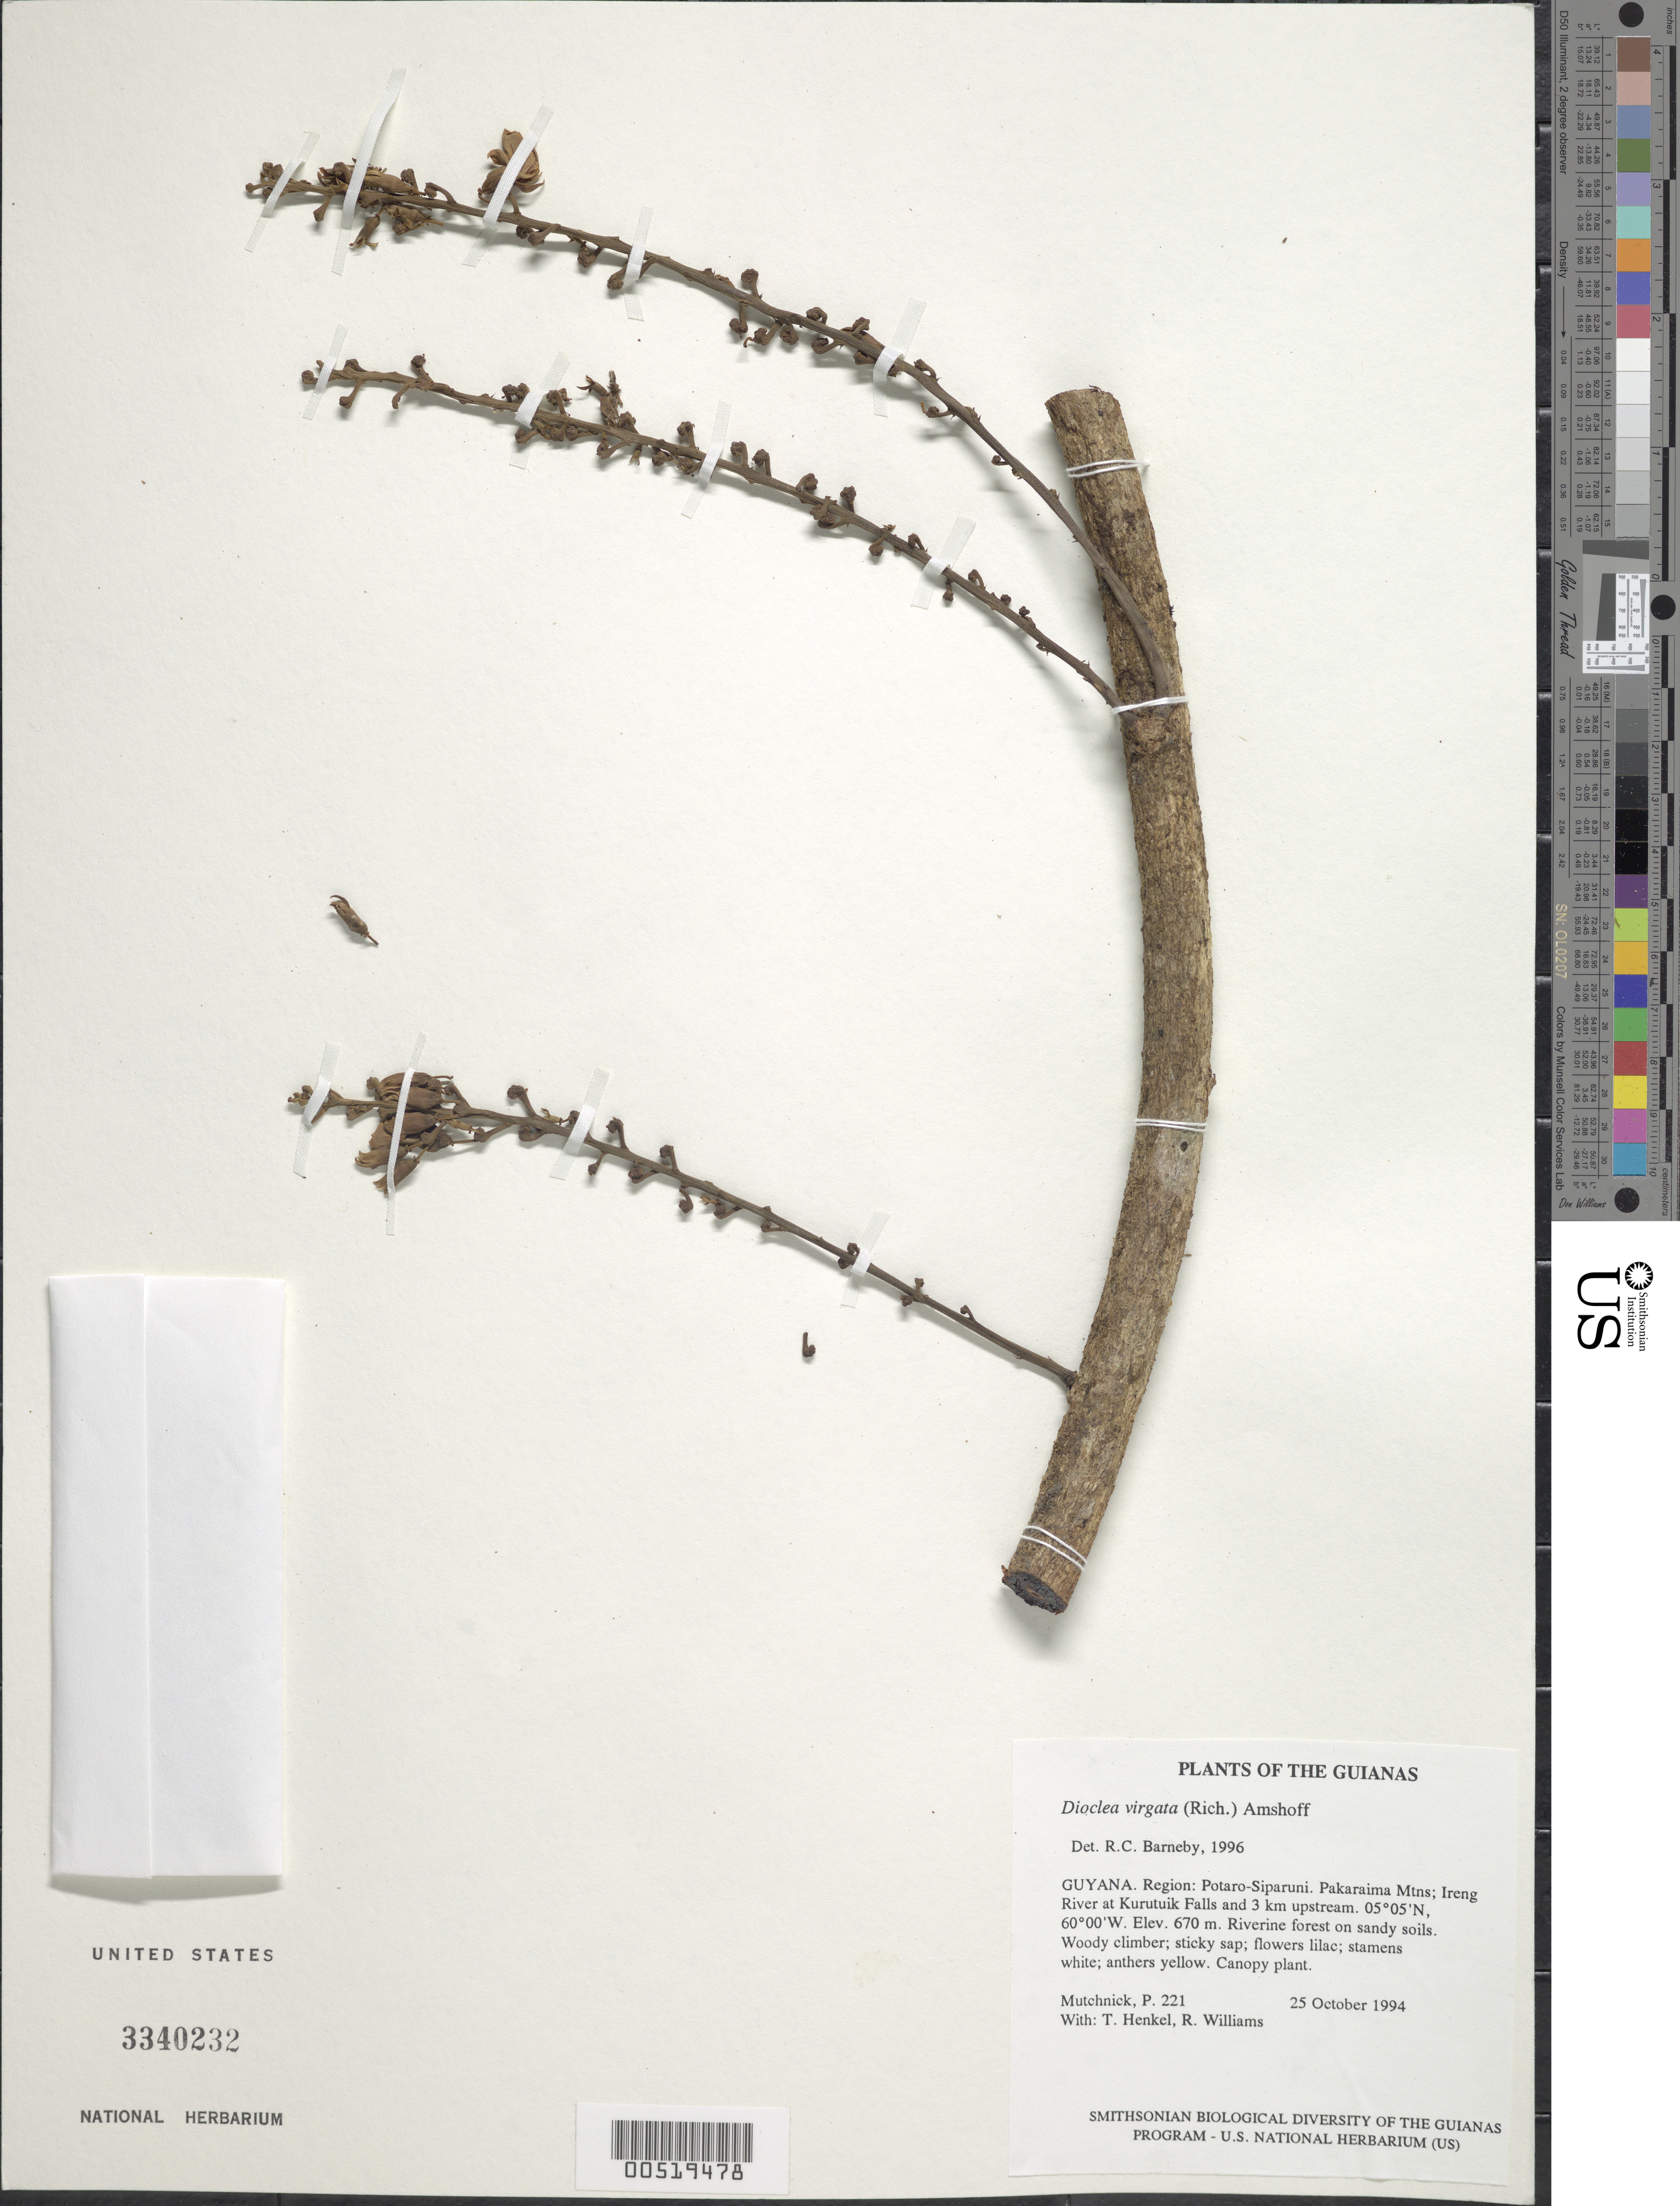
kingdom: Plantae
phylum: Tracheophyta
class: Magnoliopsida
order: Fabales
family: Fabaceae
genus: Dioclea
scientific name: Dioclea virgata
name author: (Rich.) Amshoff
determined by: Barneby, Rupert C., (NY)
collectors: P. Mutchnick, T. Henkel & R. Williams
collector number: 221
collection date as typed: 25 October 1994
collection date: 1994-10-25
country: Guyana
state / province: Potaro-Siparuni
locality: Pakaraima Mtns; Ireng River at Kurutuik Falls and 3 km upstream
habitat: Riverine forest on sandy soils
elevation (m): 670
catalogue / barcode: US 3340232